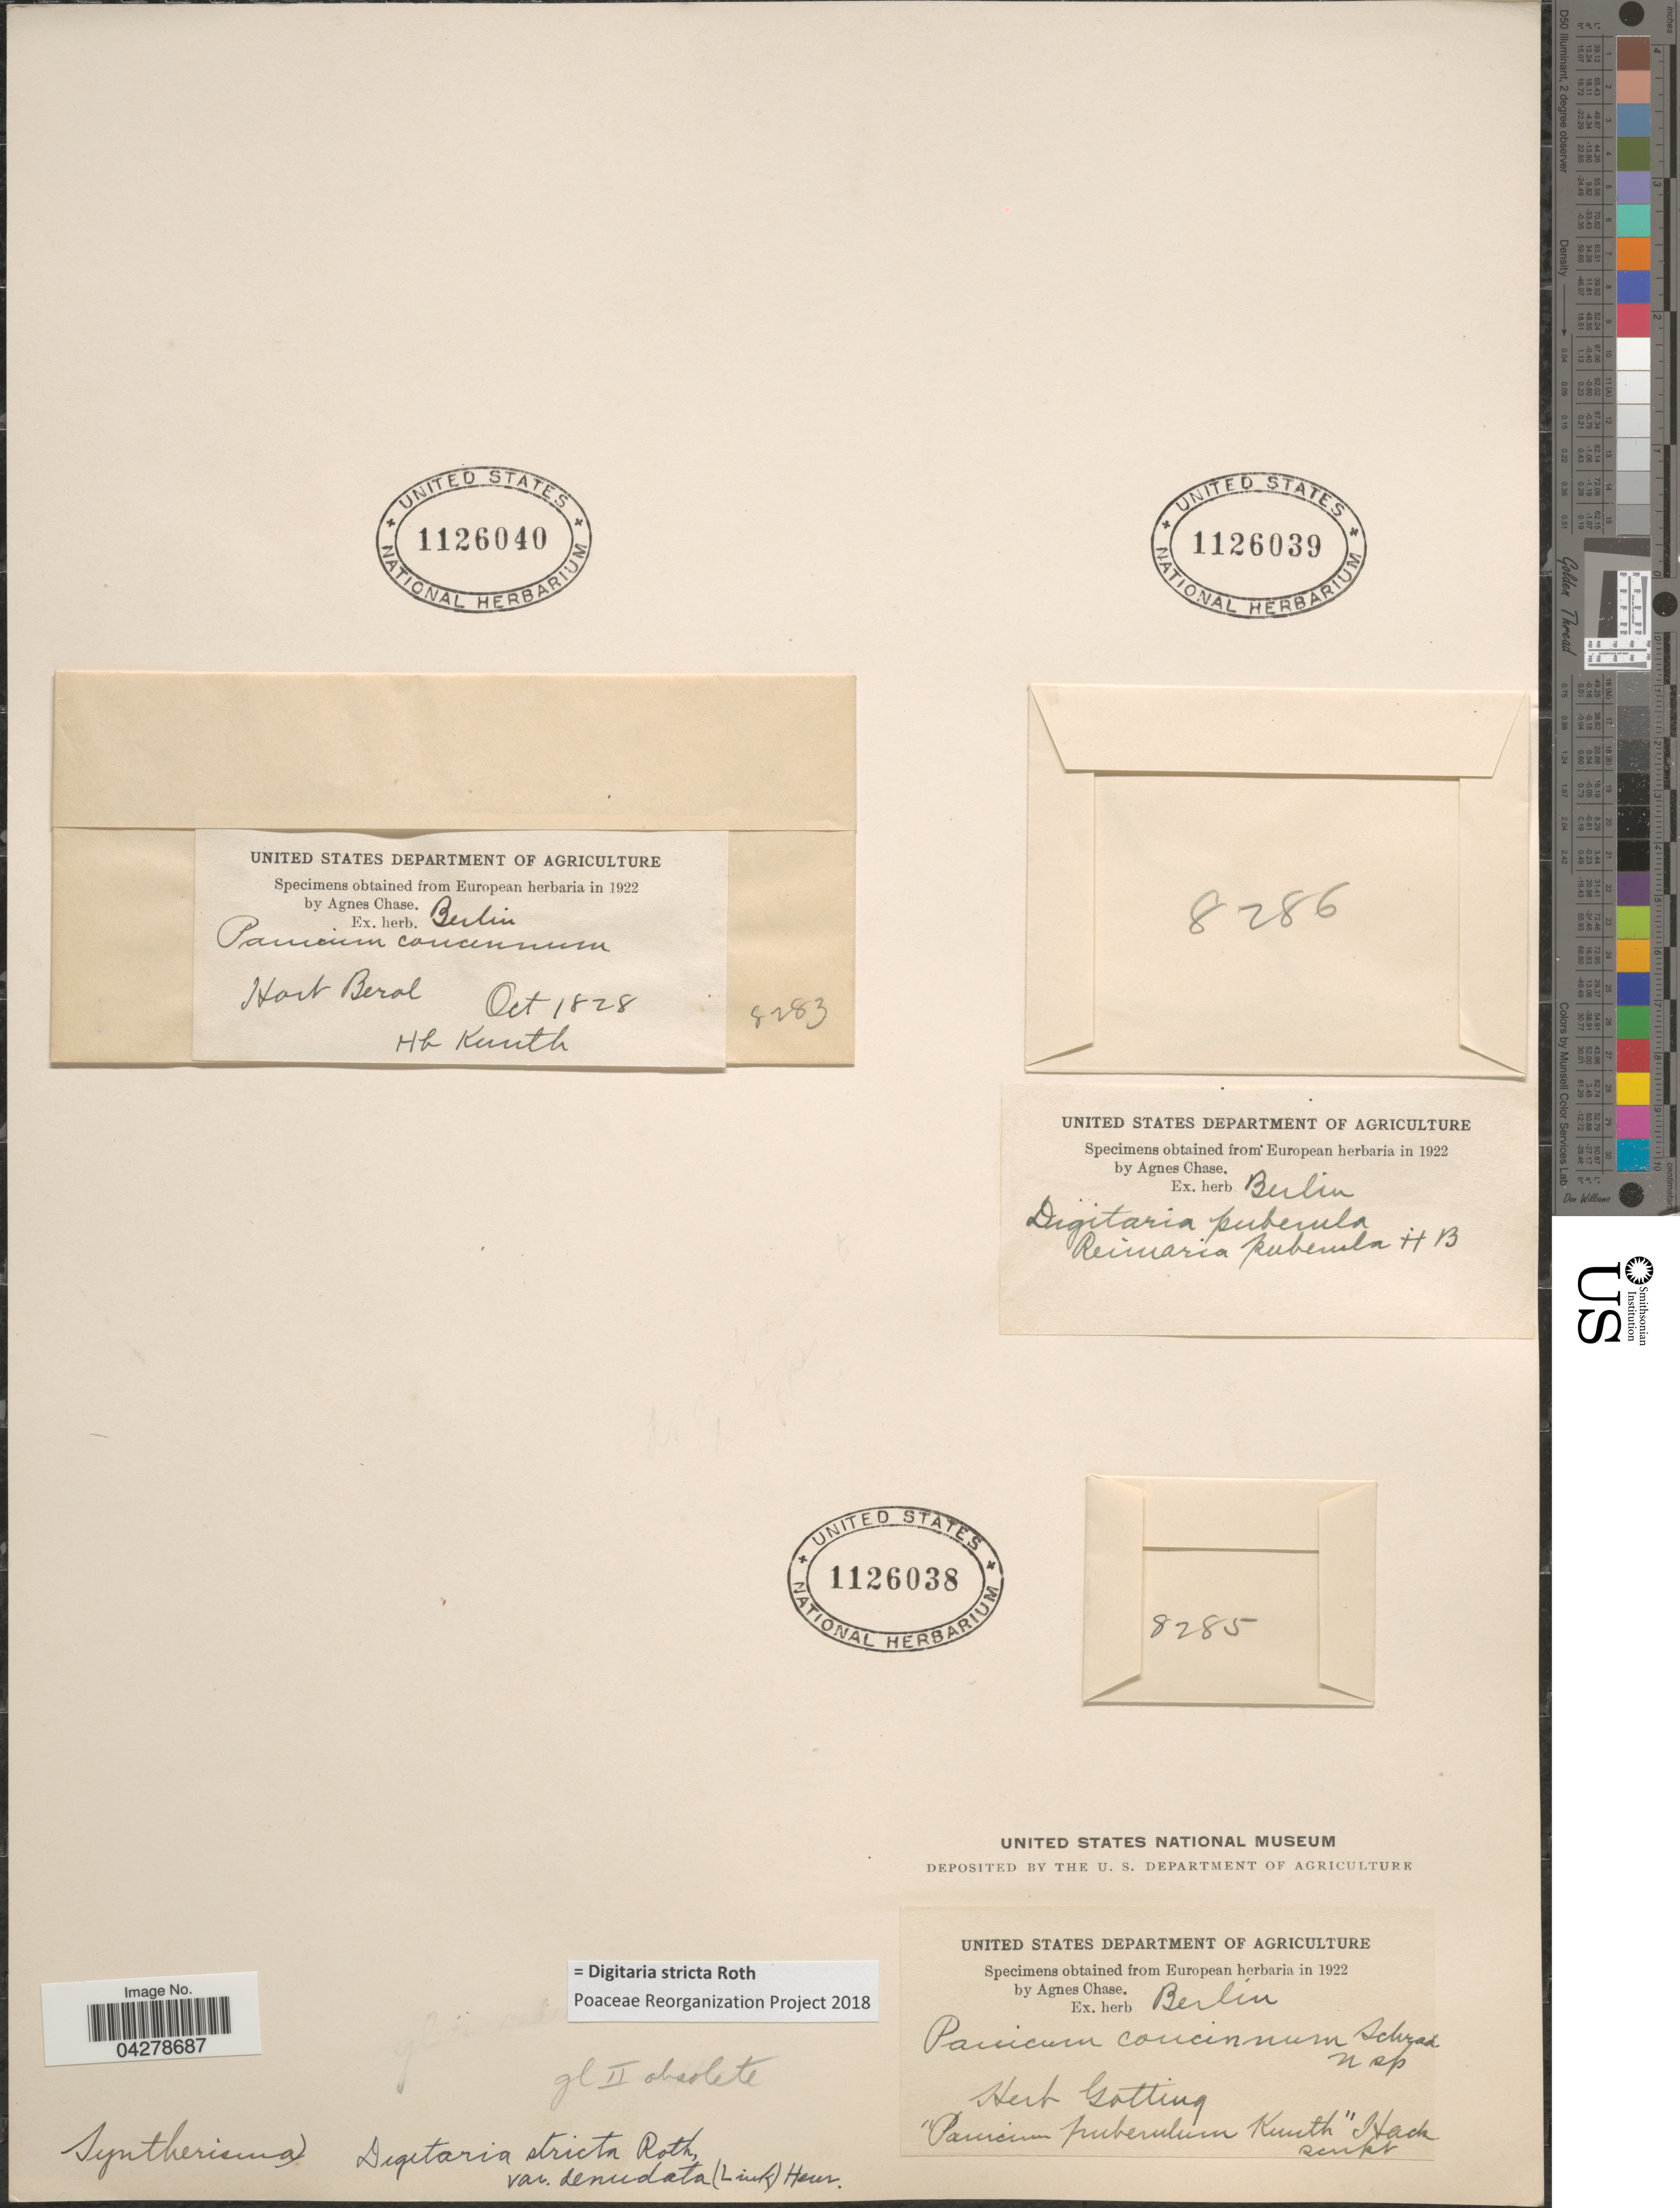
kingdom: Plantae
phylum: Tracheophyta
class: Liliopsida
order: Poales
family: Poaceae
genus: Digitaria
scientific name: Digitaria stricta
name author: Roth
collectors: ex herb. Berlin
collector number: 8286?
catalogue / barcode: US 1126039-2